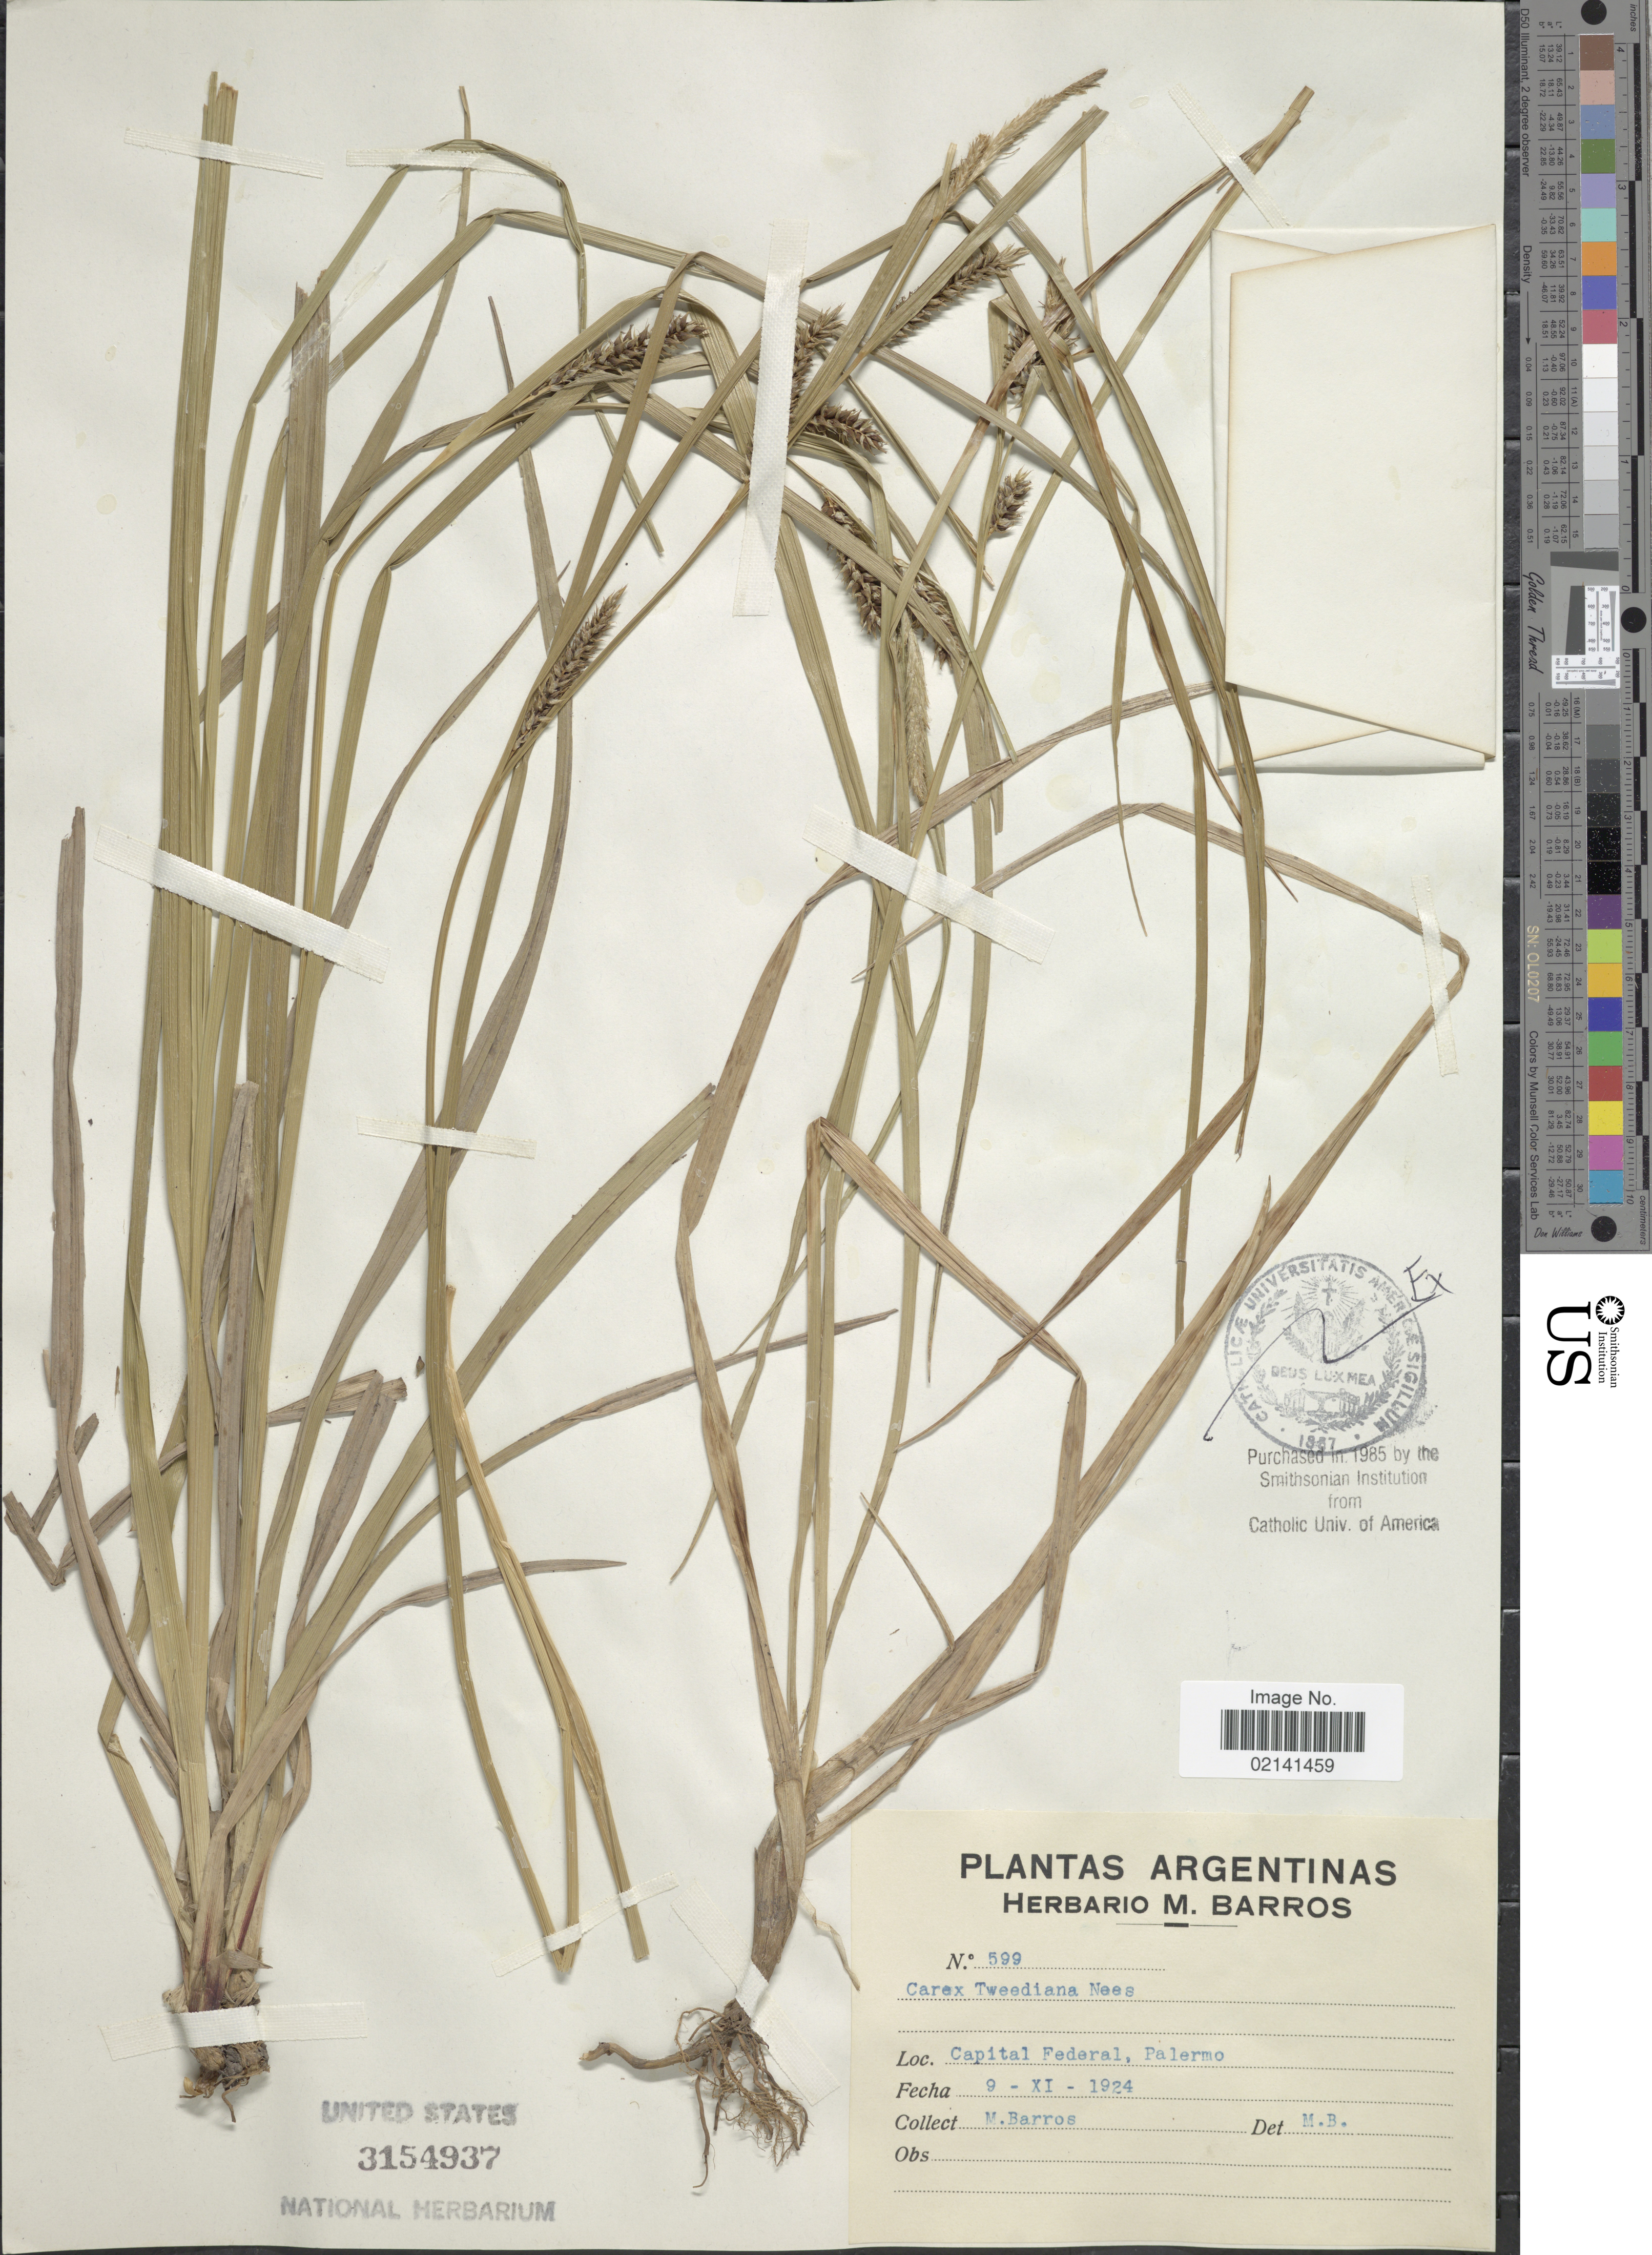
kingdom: Plantae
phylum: Tracheophyta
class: Liliopsida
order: Poales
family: Cyperaceae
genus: Carex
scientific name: Carex tweedieana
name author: Nees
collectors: M. Barros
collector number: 599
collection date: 1924-11-09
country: Argentina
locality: Capital Federal, Palermo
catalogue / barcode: US 3154937